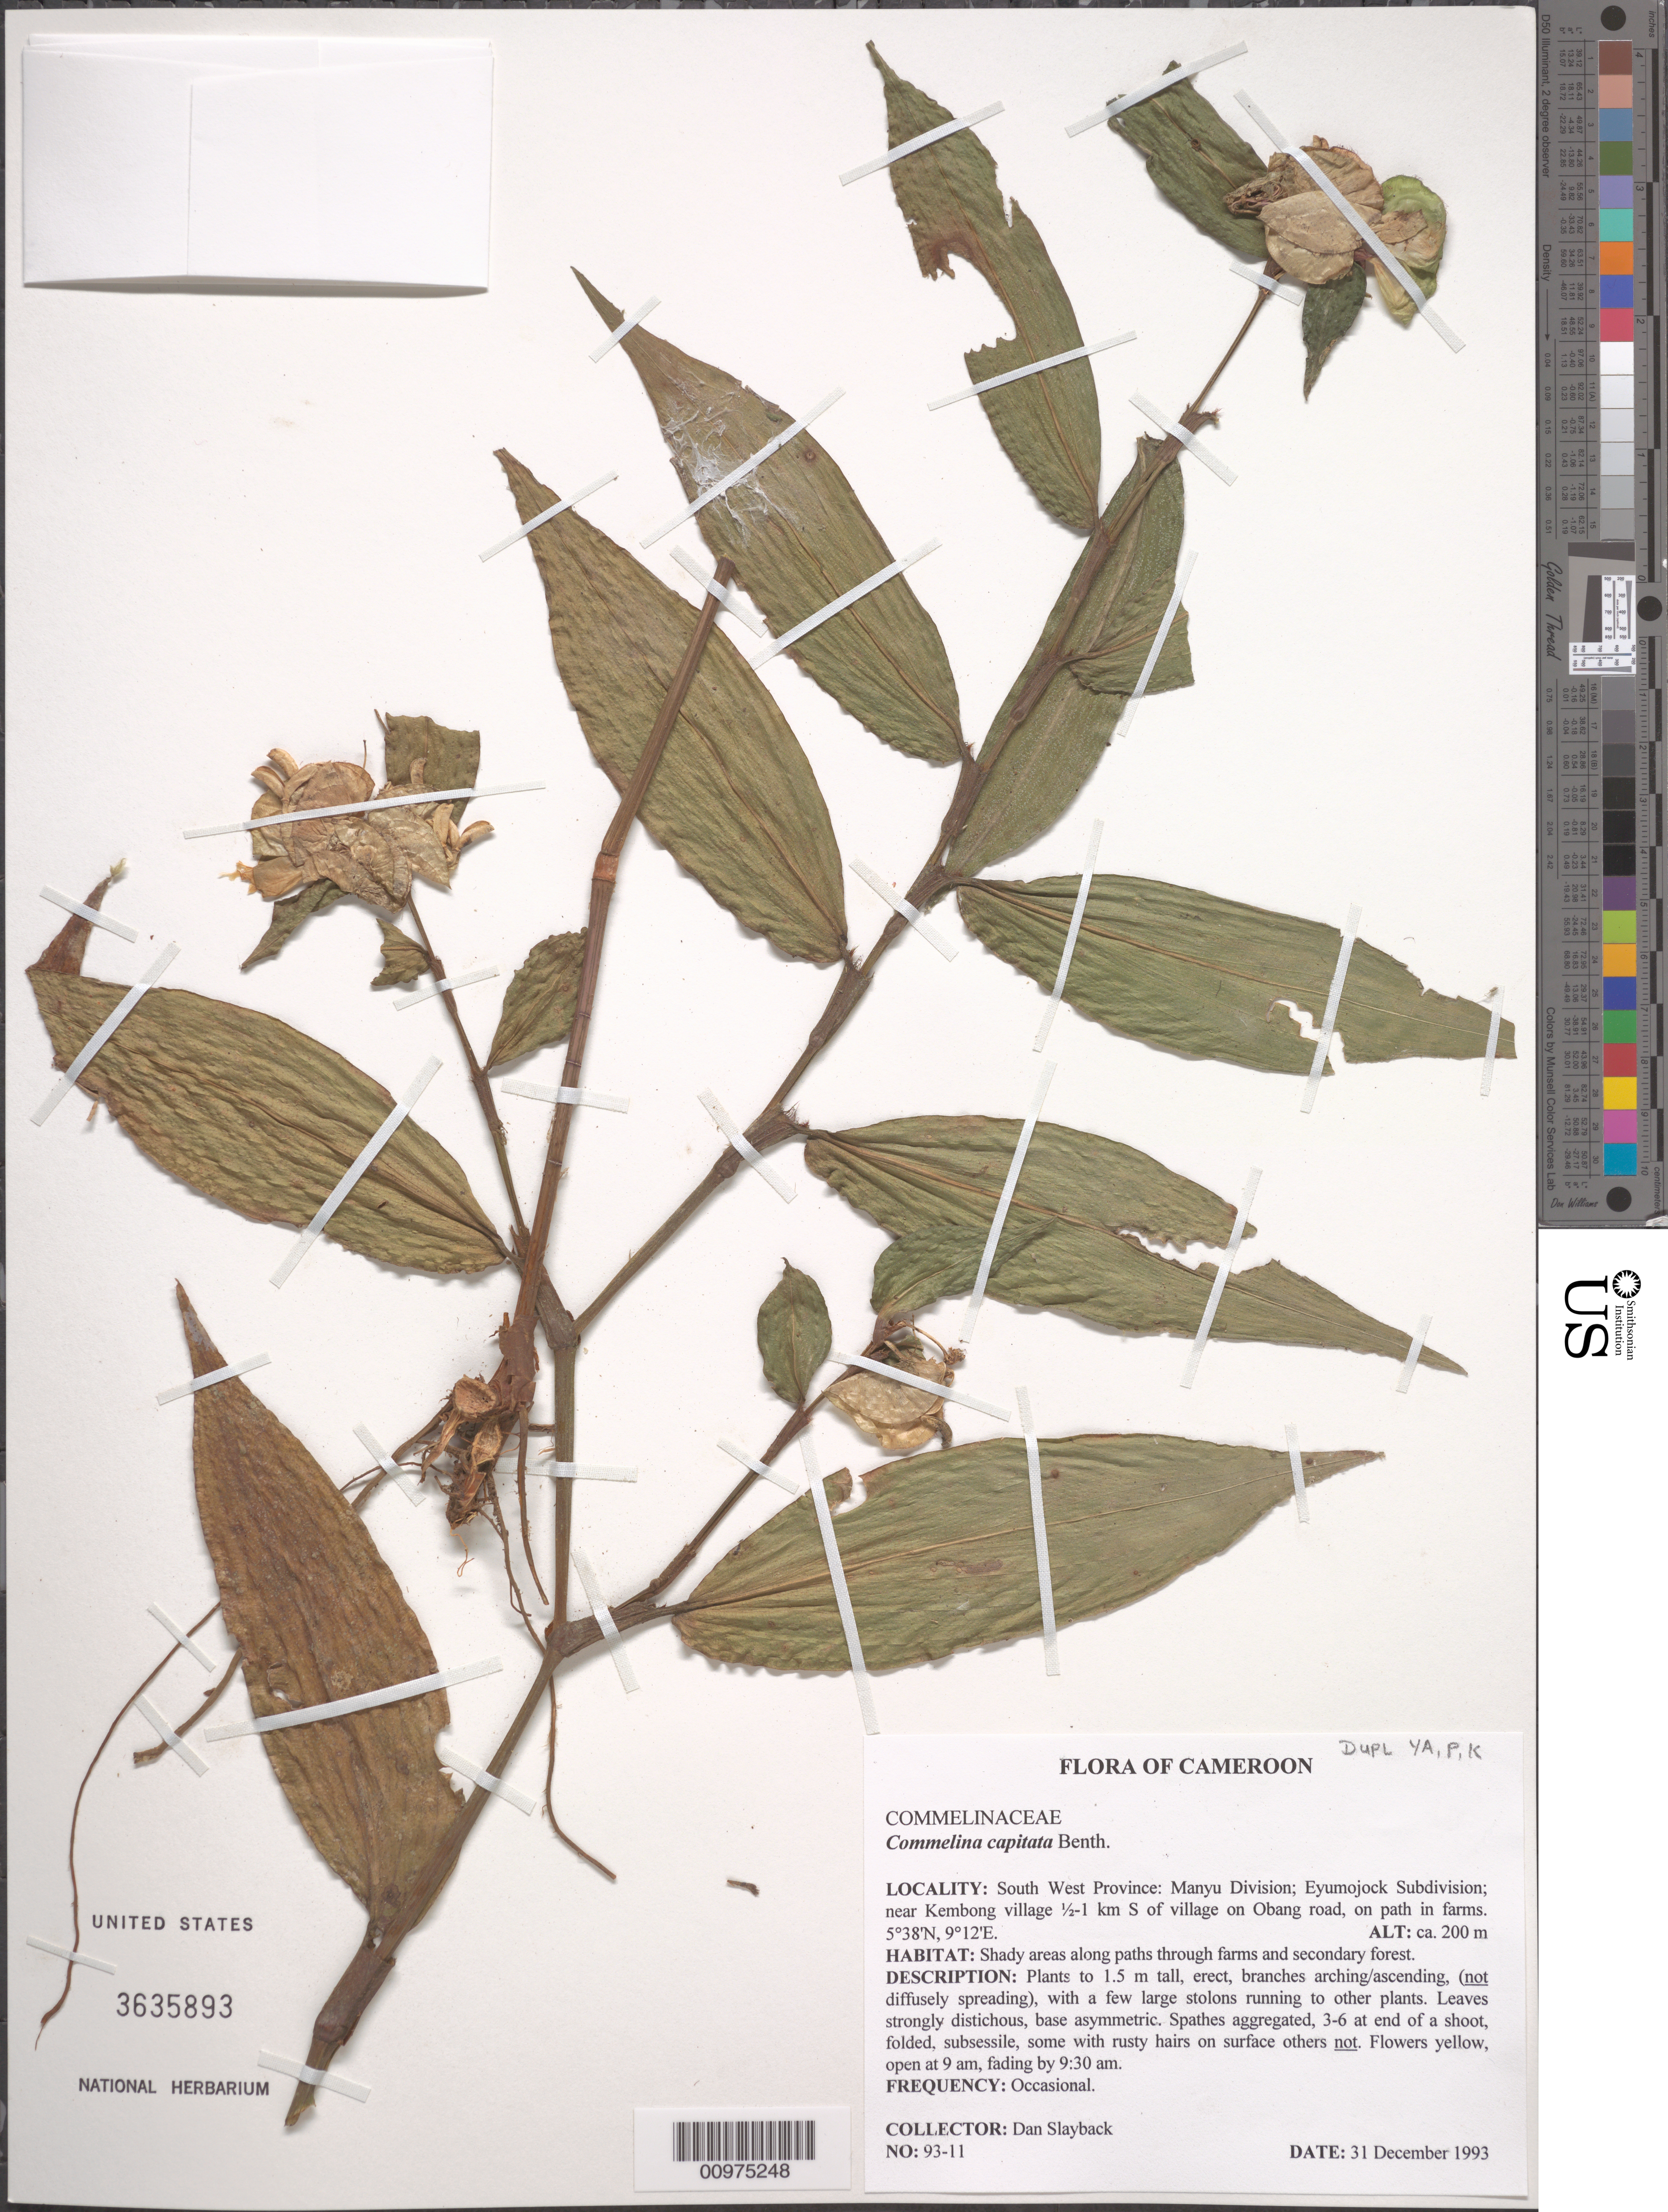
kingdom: Plantae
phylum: Tracheophyta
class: Liliopsida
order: Commelinales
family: Commelinaceae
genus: Commelina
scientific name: Commelina capitata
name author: Benth.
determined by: Faden, Robert B., (US), Smithsonian Institution - National Museum of Natural History (UNITED STATES)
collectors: D. Slayback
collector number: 93-11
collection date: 1993-12-31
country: Cameroon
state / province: Sud-Ouest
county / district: Manyu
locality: near Kembong village ½-1 km S of village on Obang road, on path in farms.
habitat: Shady areas along paths through farms and secondary forest.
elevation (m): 200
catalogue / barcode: US 3635893